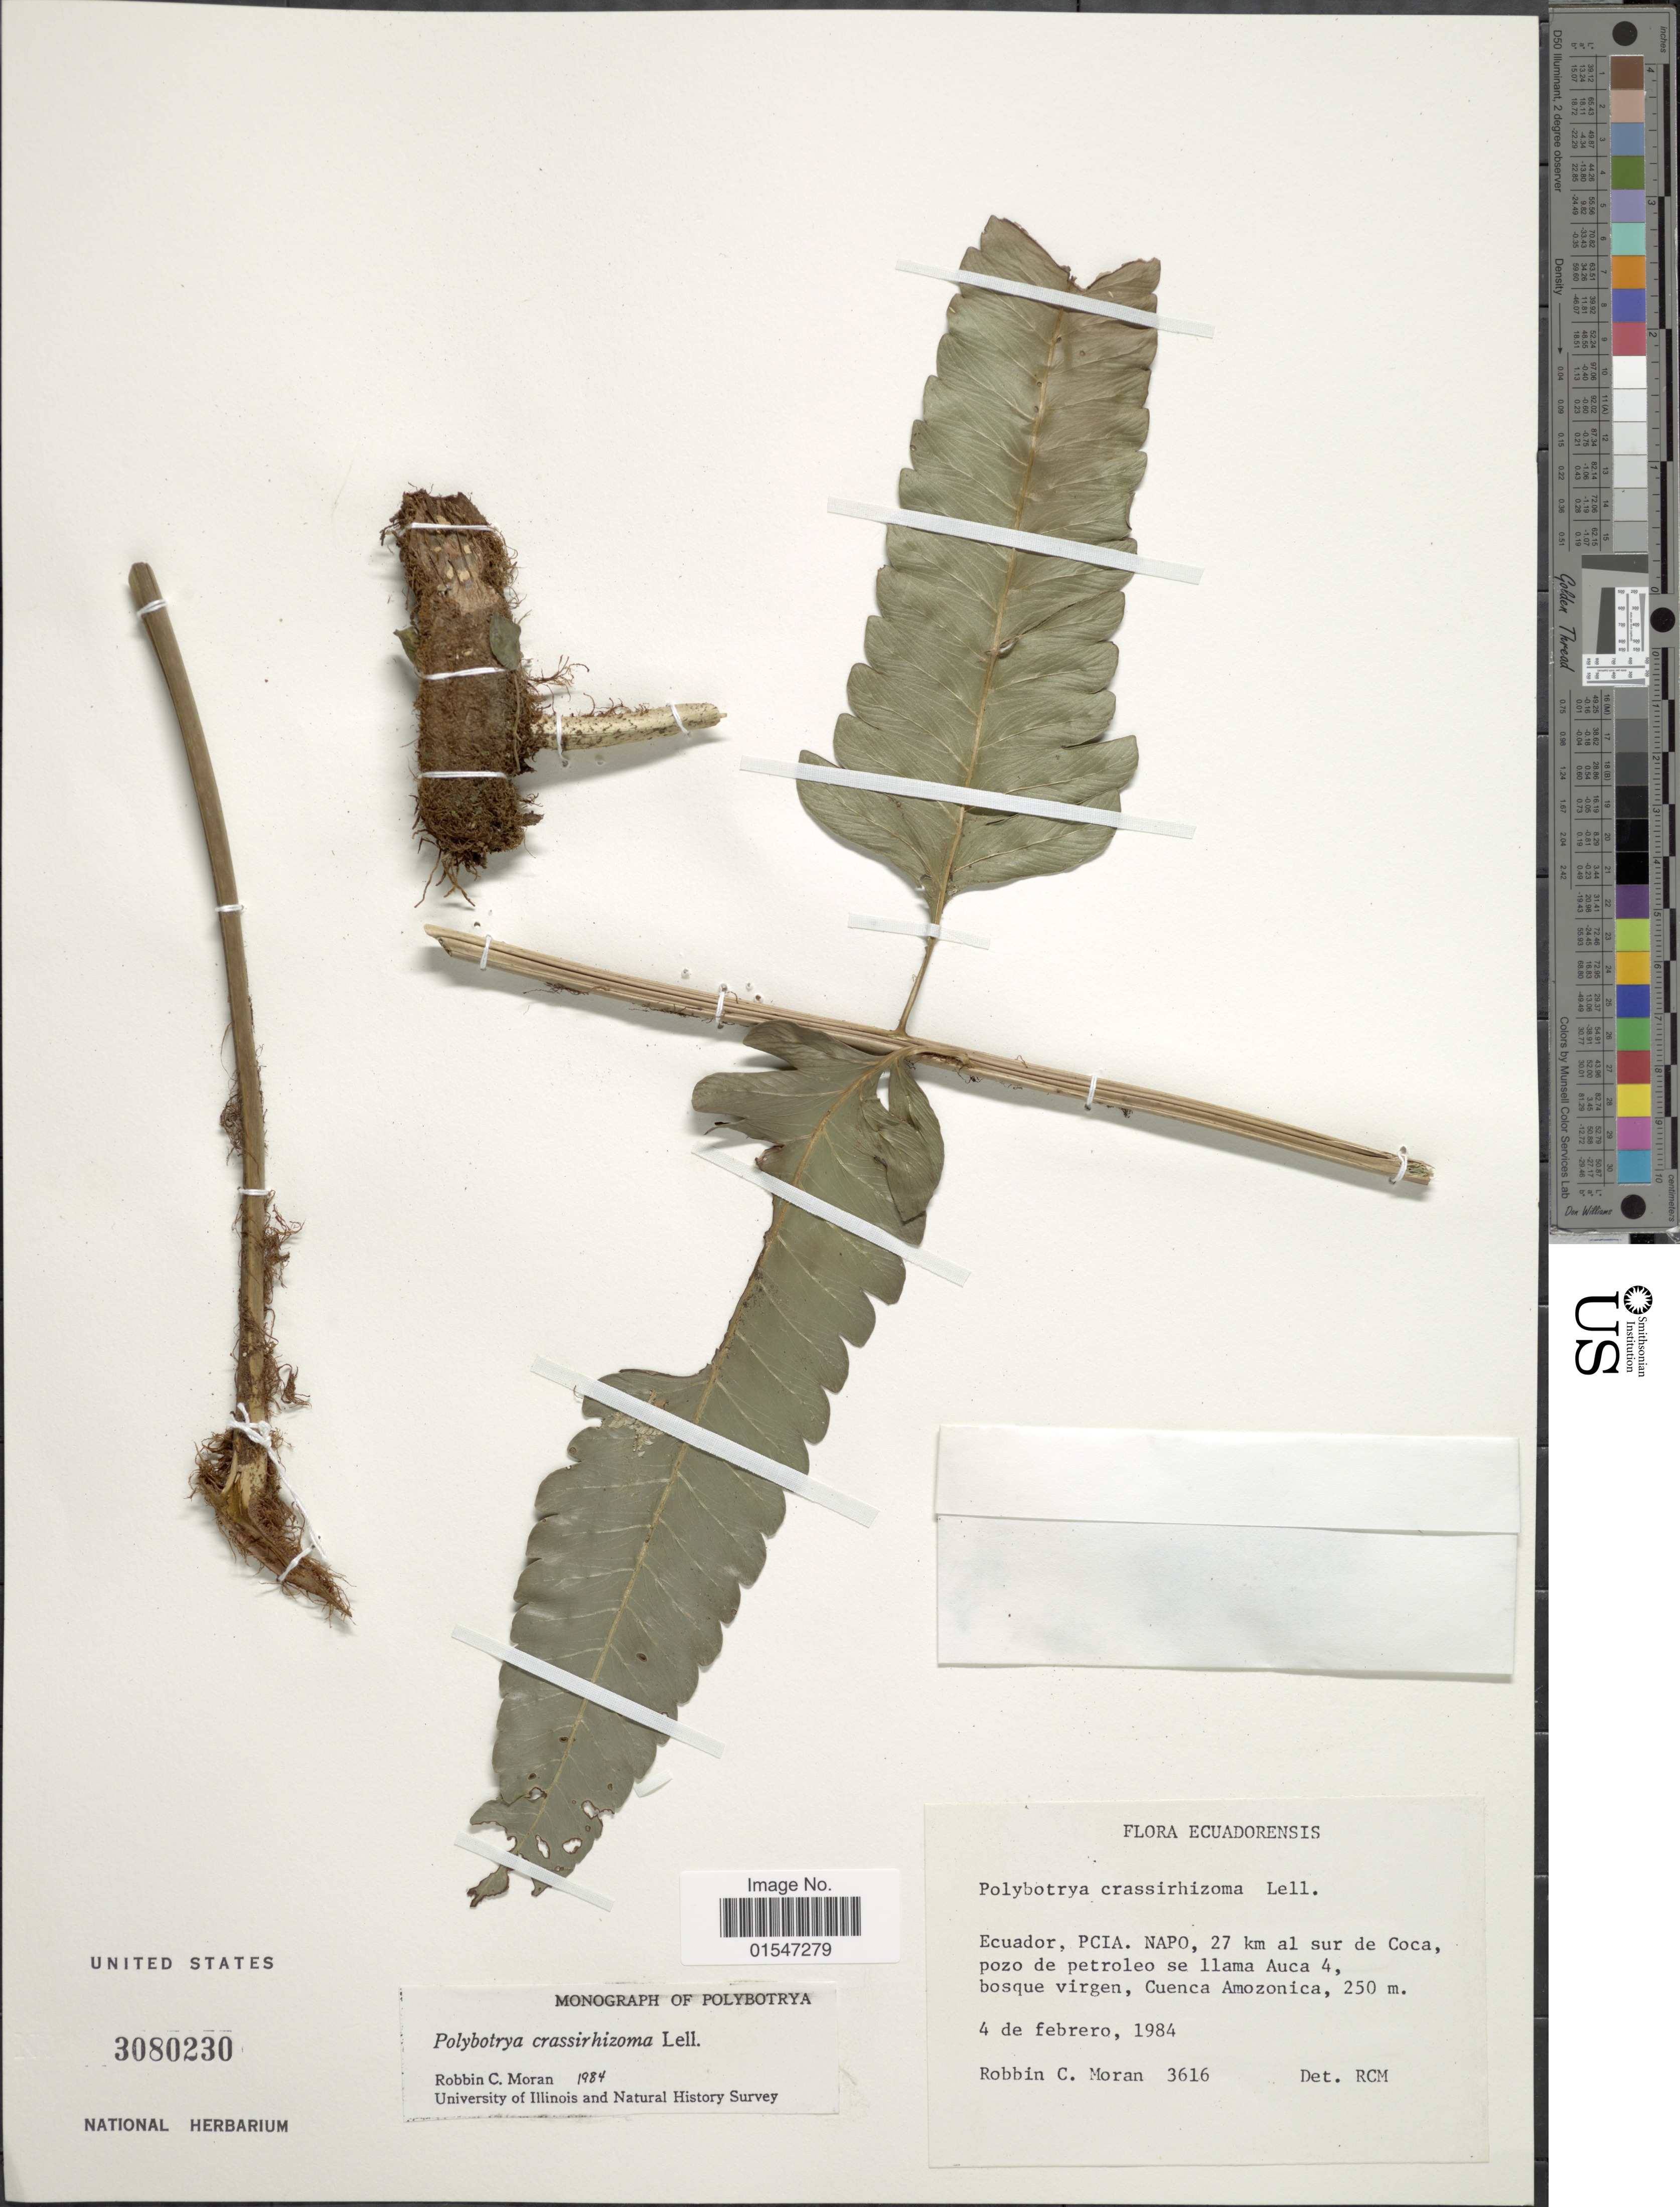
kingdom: Plantae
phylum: Tracheophyta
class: Polypodiopsida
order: Polypodiales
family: Dryopteridaceae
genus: Polybotrya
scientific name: Polybotrya crassirhizoma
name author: Lellinger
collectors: R. C. Moran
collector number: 3616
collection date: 1984-02-04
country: Ecuador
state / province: Napo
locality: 27 km al sur de Coca, pozo de petrole se llama Auca 4, bosque virgen, Cuenca Amazonica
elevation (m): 250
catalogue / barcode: US 3080230